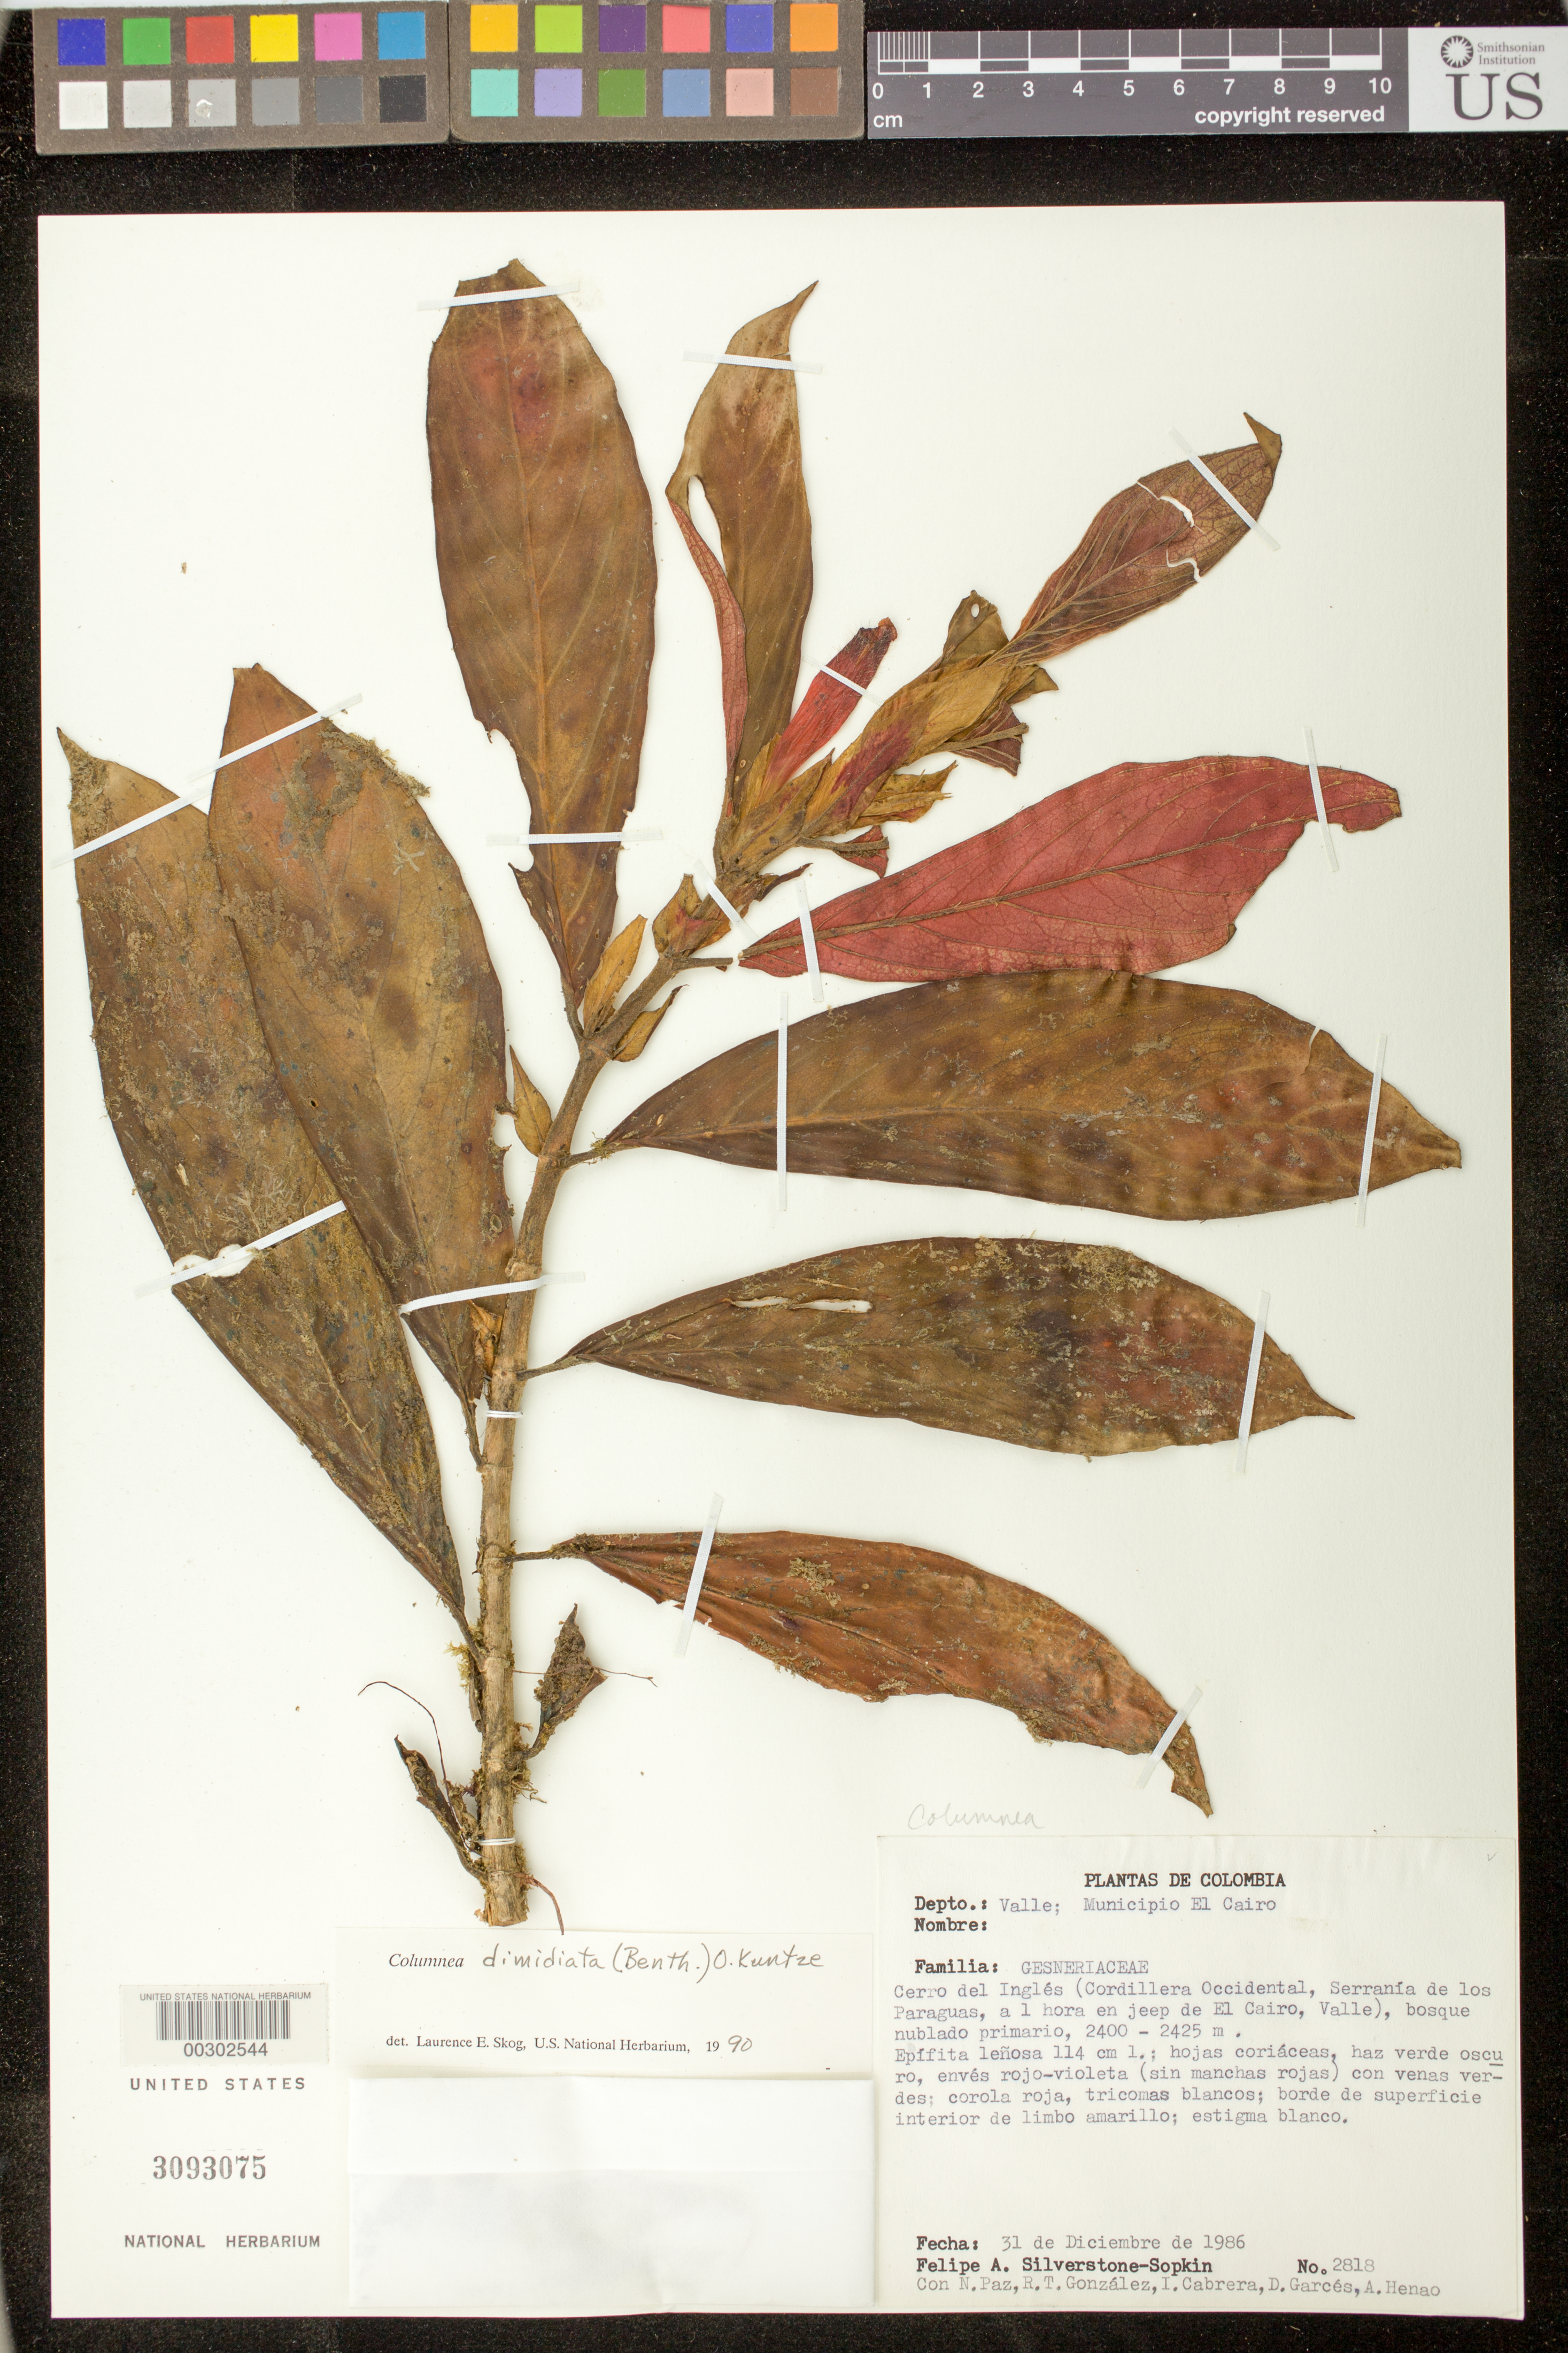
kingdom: Plantae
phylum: Tracheophyta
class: Magnoliopsida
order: Lamiales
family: Gesneriaceae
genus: Columnea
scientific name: Columnea dimidiata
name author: (Benth.) Kuntze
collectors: P. A. Silverstone-Sopkin, N. Paz, R. Gonzalez, I. Cabrera, D. Garces & A. Henao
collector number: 2818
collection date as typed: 31 Dec 1986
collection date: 1986-12-31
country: Colombia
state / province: Valle del Cauca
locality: Mpio. El Cairo, Cerro del Ingles (Cordillera Occidental, Serrania de los Paraguas, 1 hour by jeep from El Cairo)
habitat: Primary cloud forest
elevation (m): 2400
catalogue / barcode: US 3093075